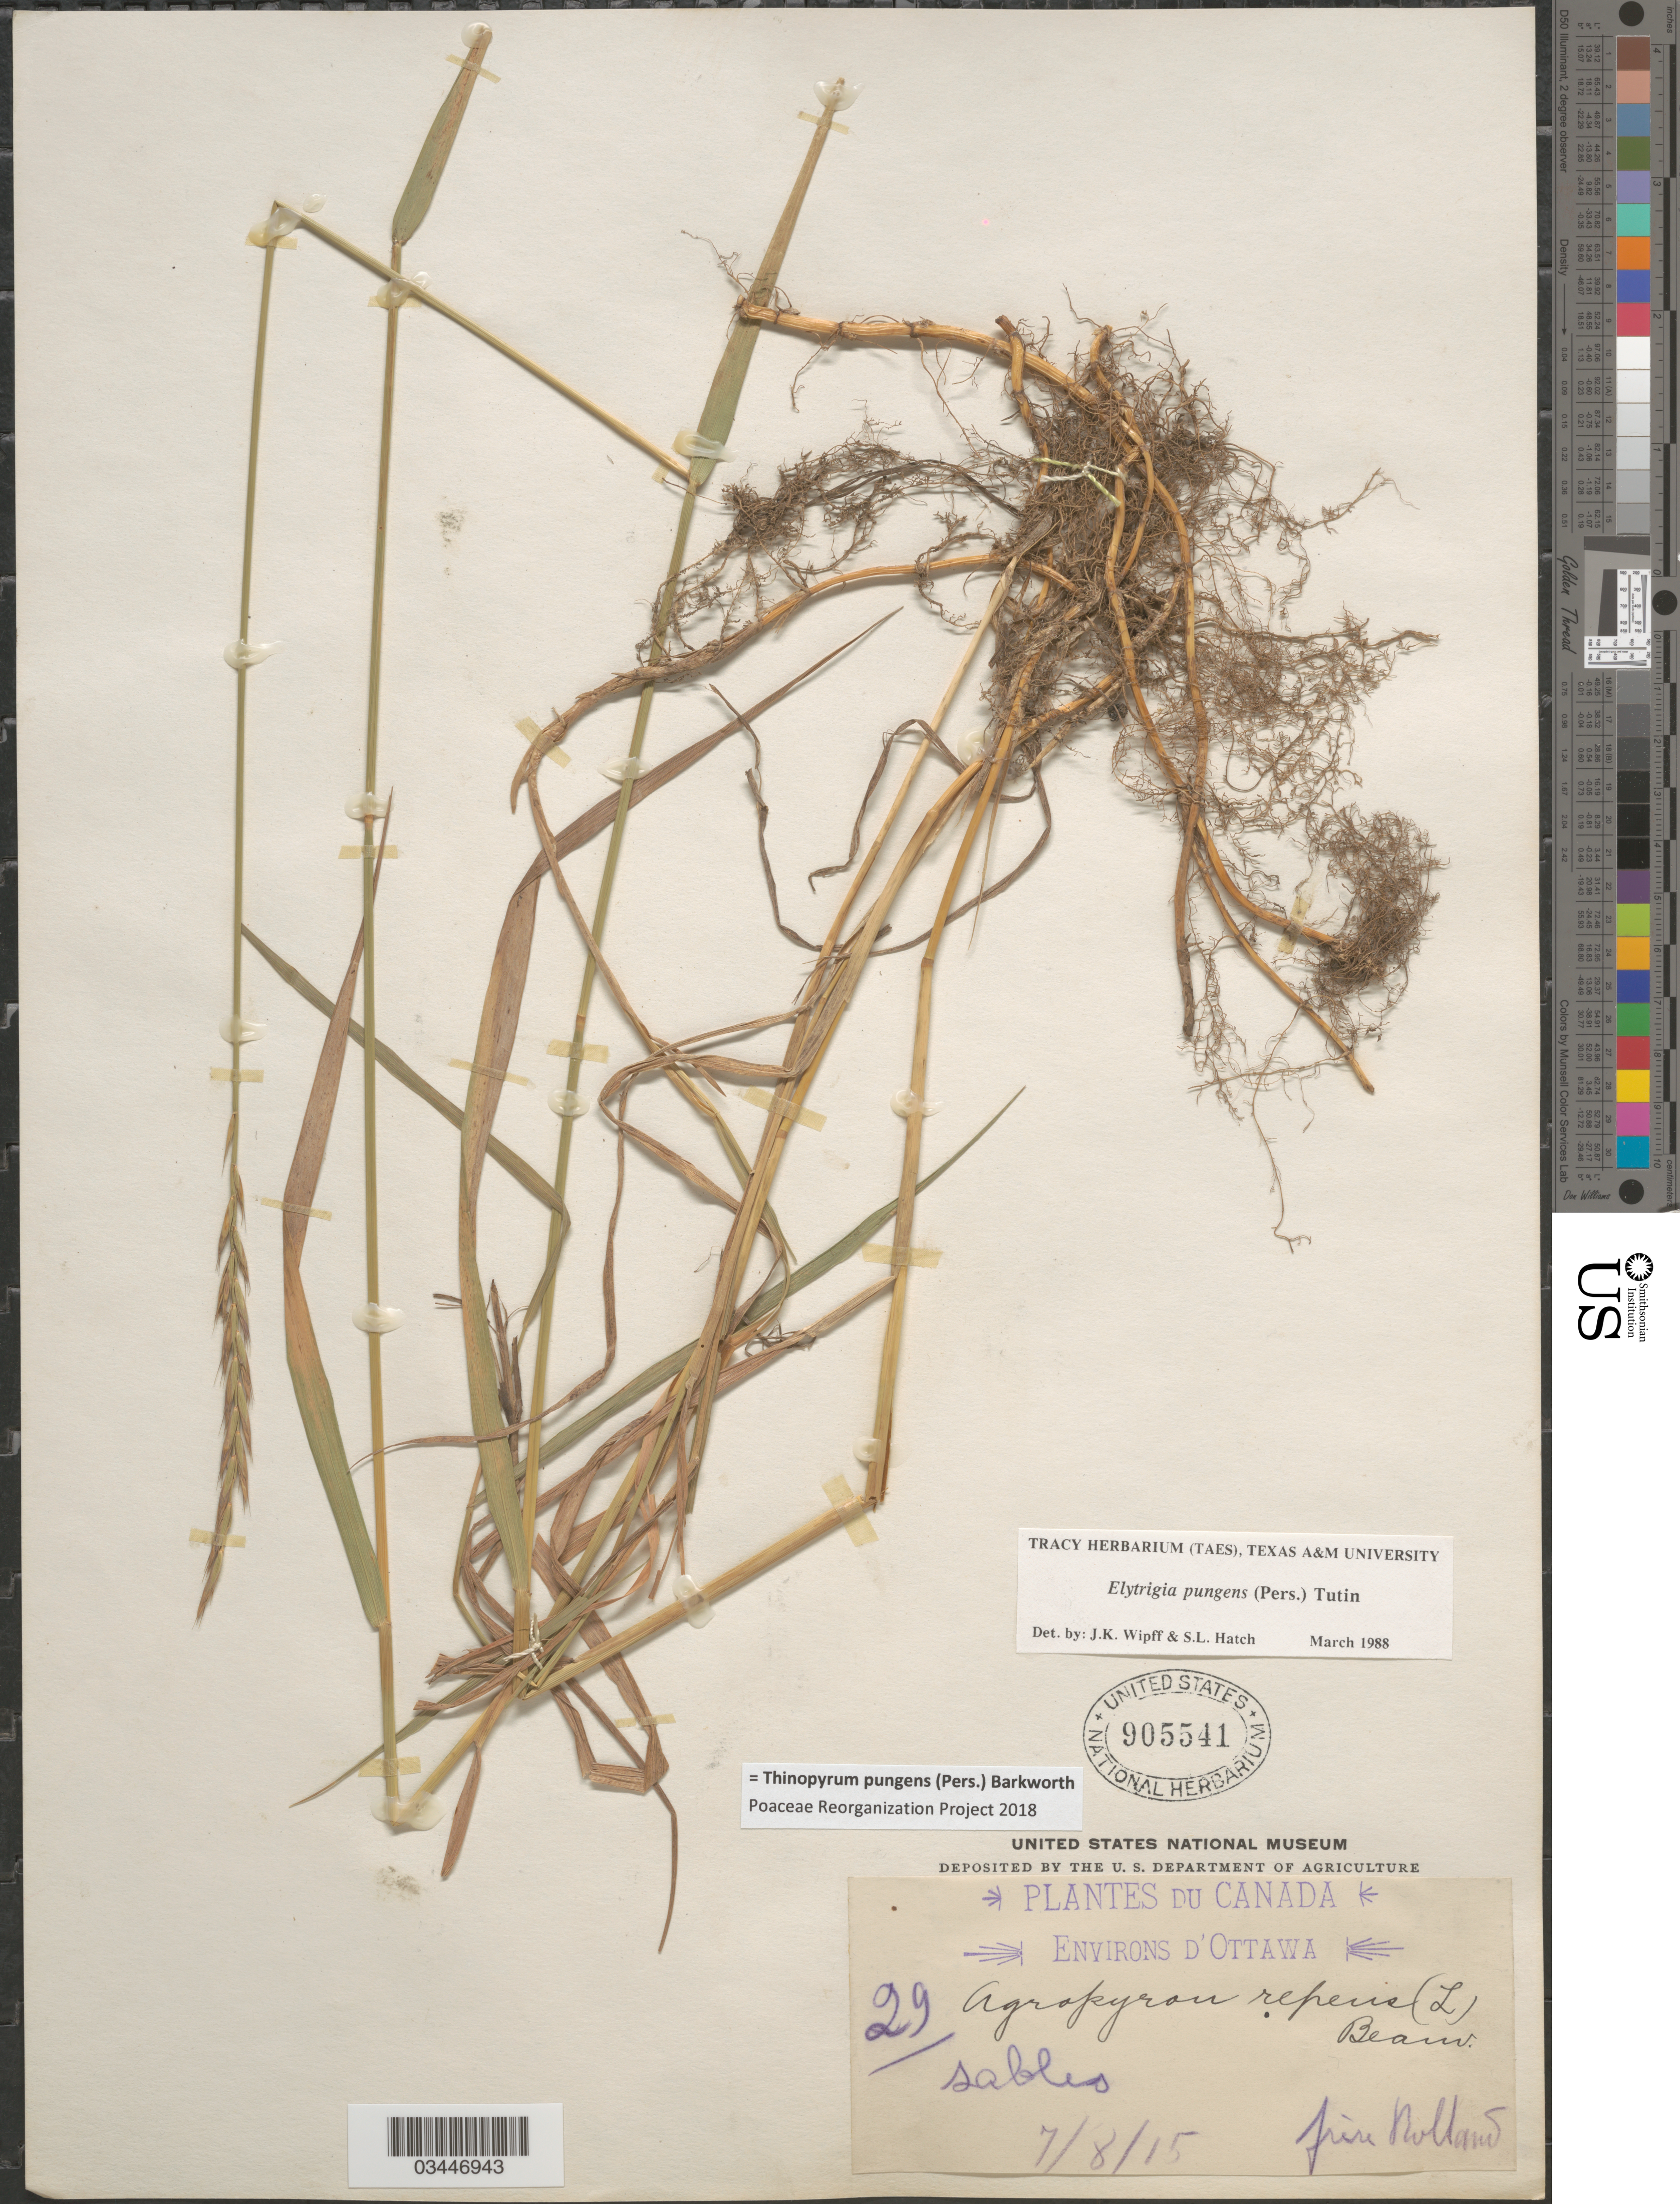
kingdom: Plantae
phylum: Tracheophyta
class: Liliopsida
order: Poales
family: Poaceae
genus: Thinopyrum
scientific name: Thinopyrum pungens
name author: (Pers.) Barkworth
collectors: B. Rolland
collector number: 29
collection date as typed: Transcribed d/m/y: 7/8/15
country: Canada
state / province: Ontario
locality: Environs d'Ottawa. Sables.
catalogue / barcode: US 905541